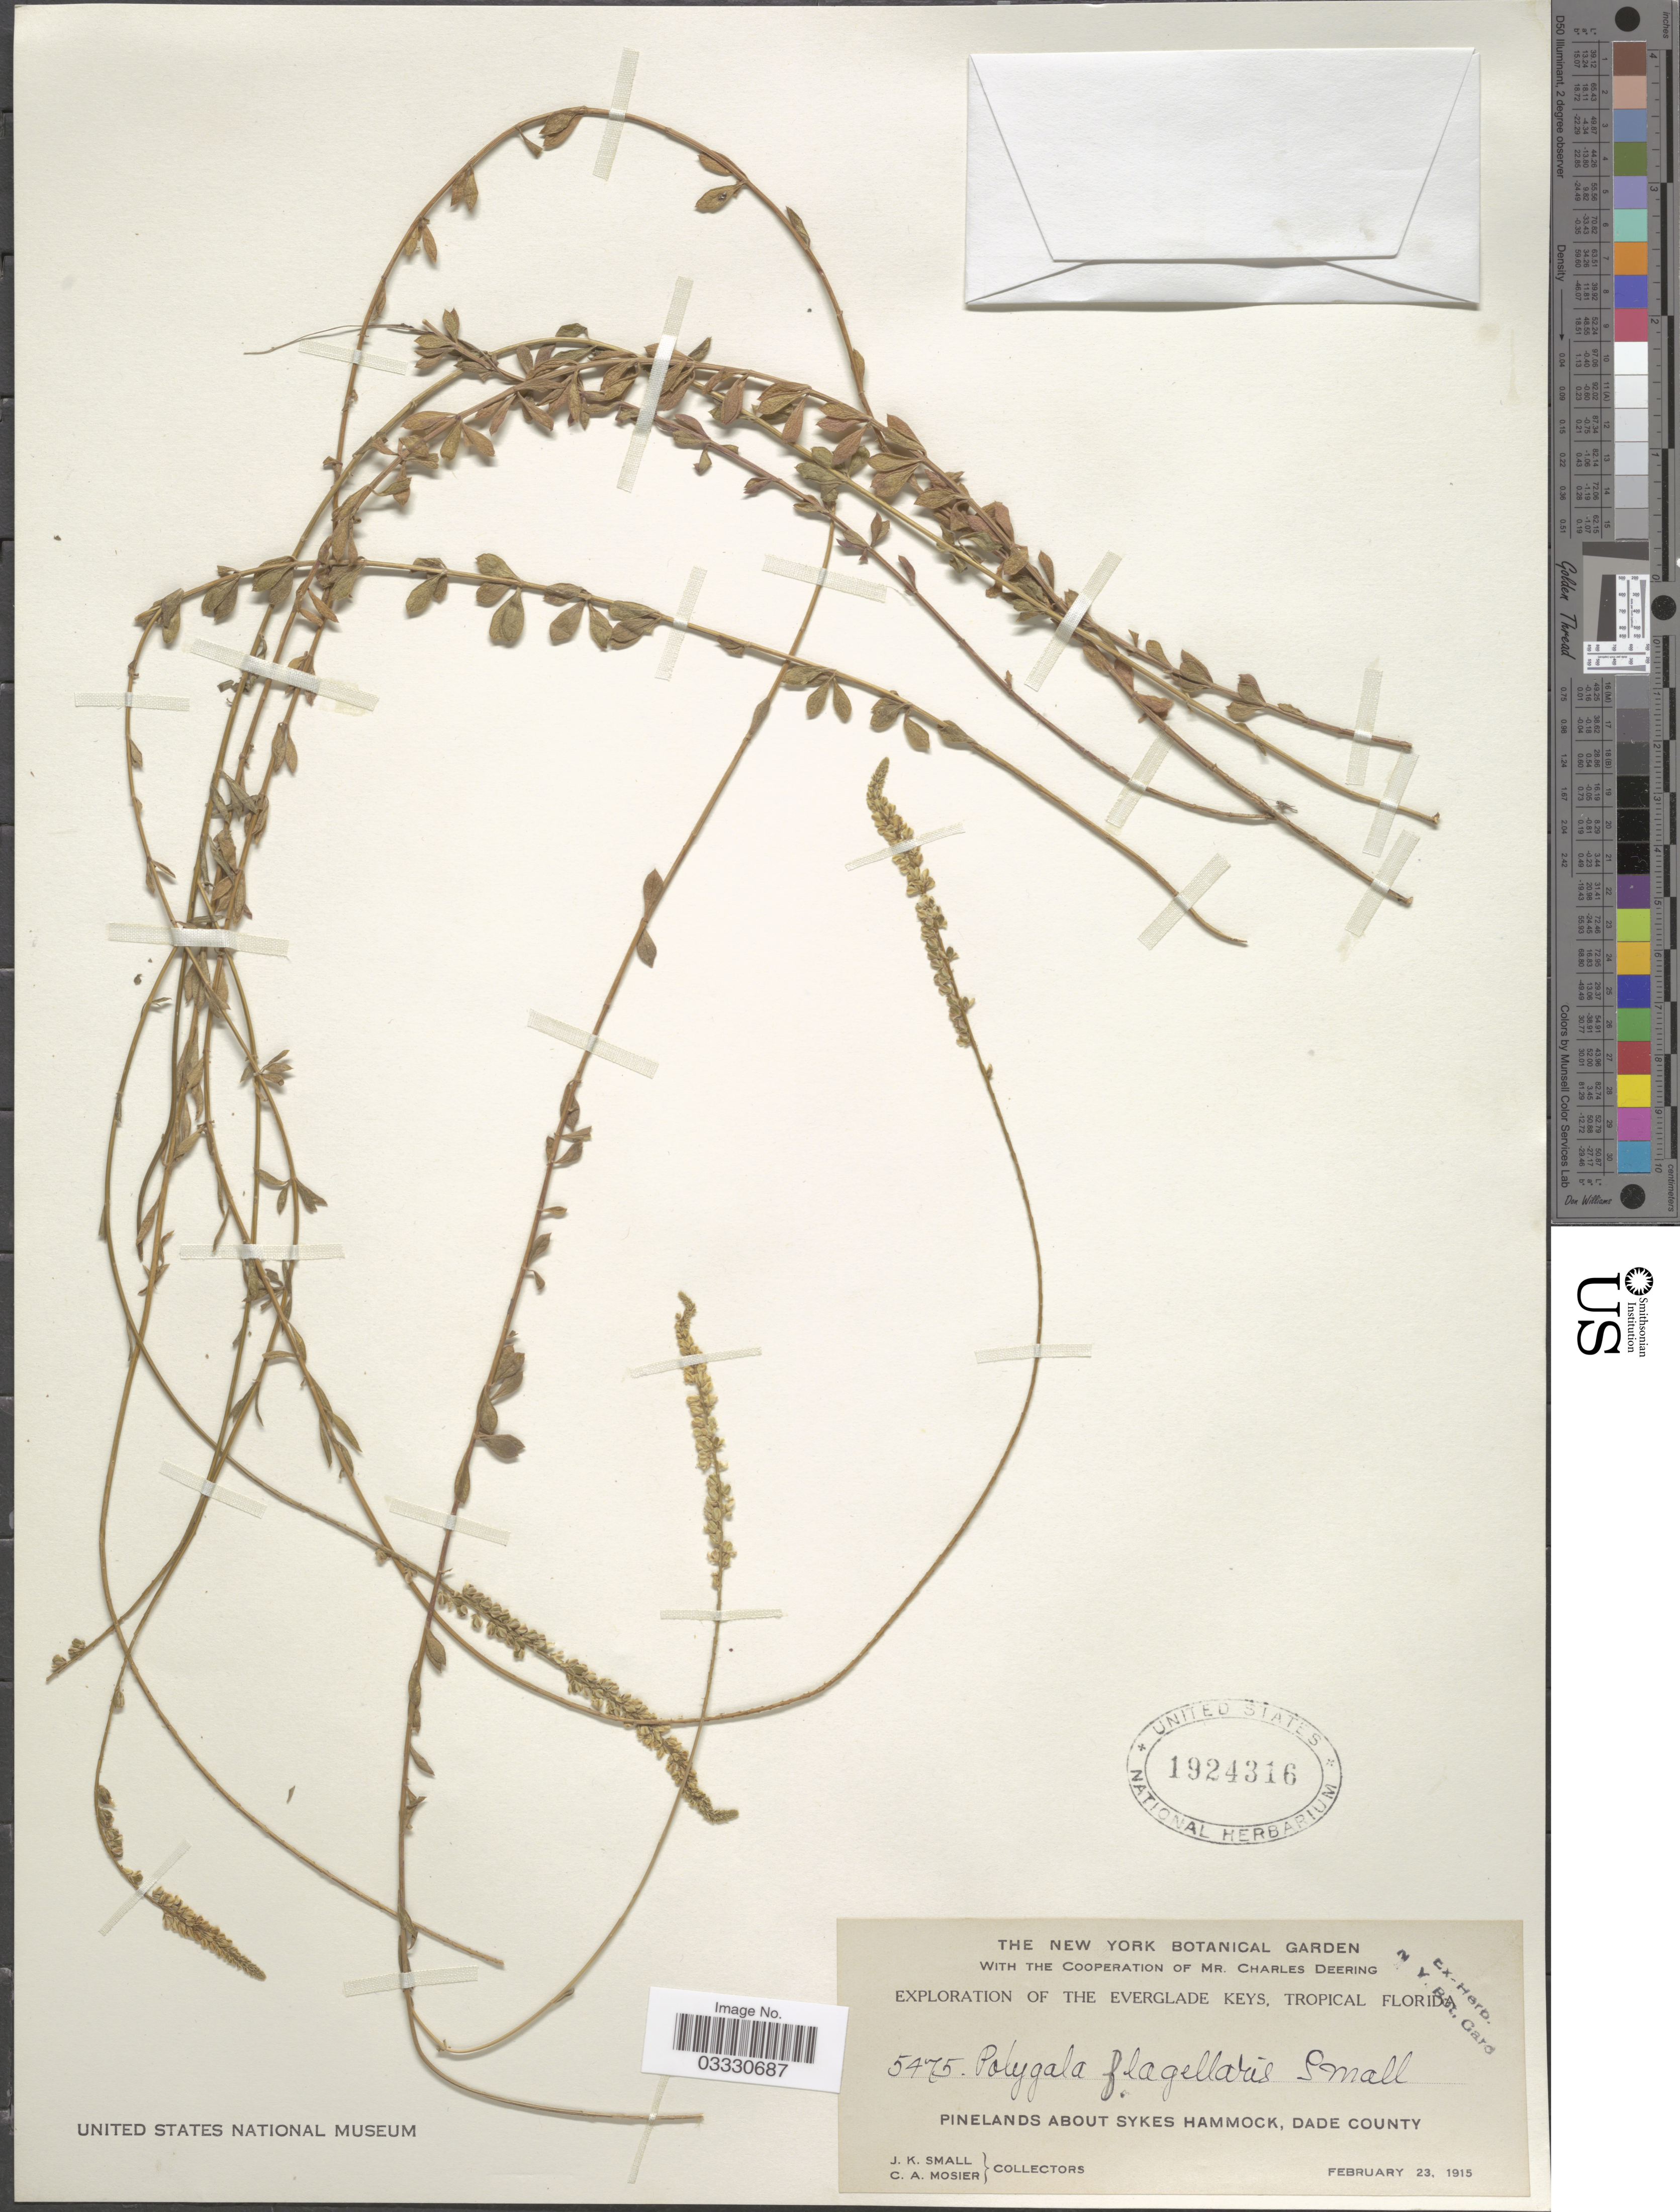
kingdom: Plantae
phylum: Tracheophyta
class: Magnoliopsida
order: Fabales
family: Polygalaceae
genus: Polygala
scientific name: Polygala flagellaris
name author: Small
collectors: J. K. Small & C. A. Mosier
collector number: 5475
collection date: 1915-02-23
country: United States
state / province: Florida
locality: The Everglade Keys, Tropical Florida. Pinelands about Sykes Hammock, Dade County.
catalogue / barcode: US 1924316